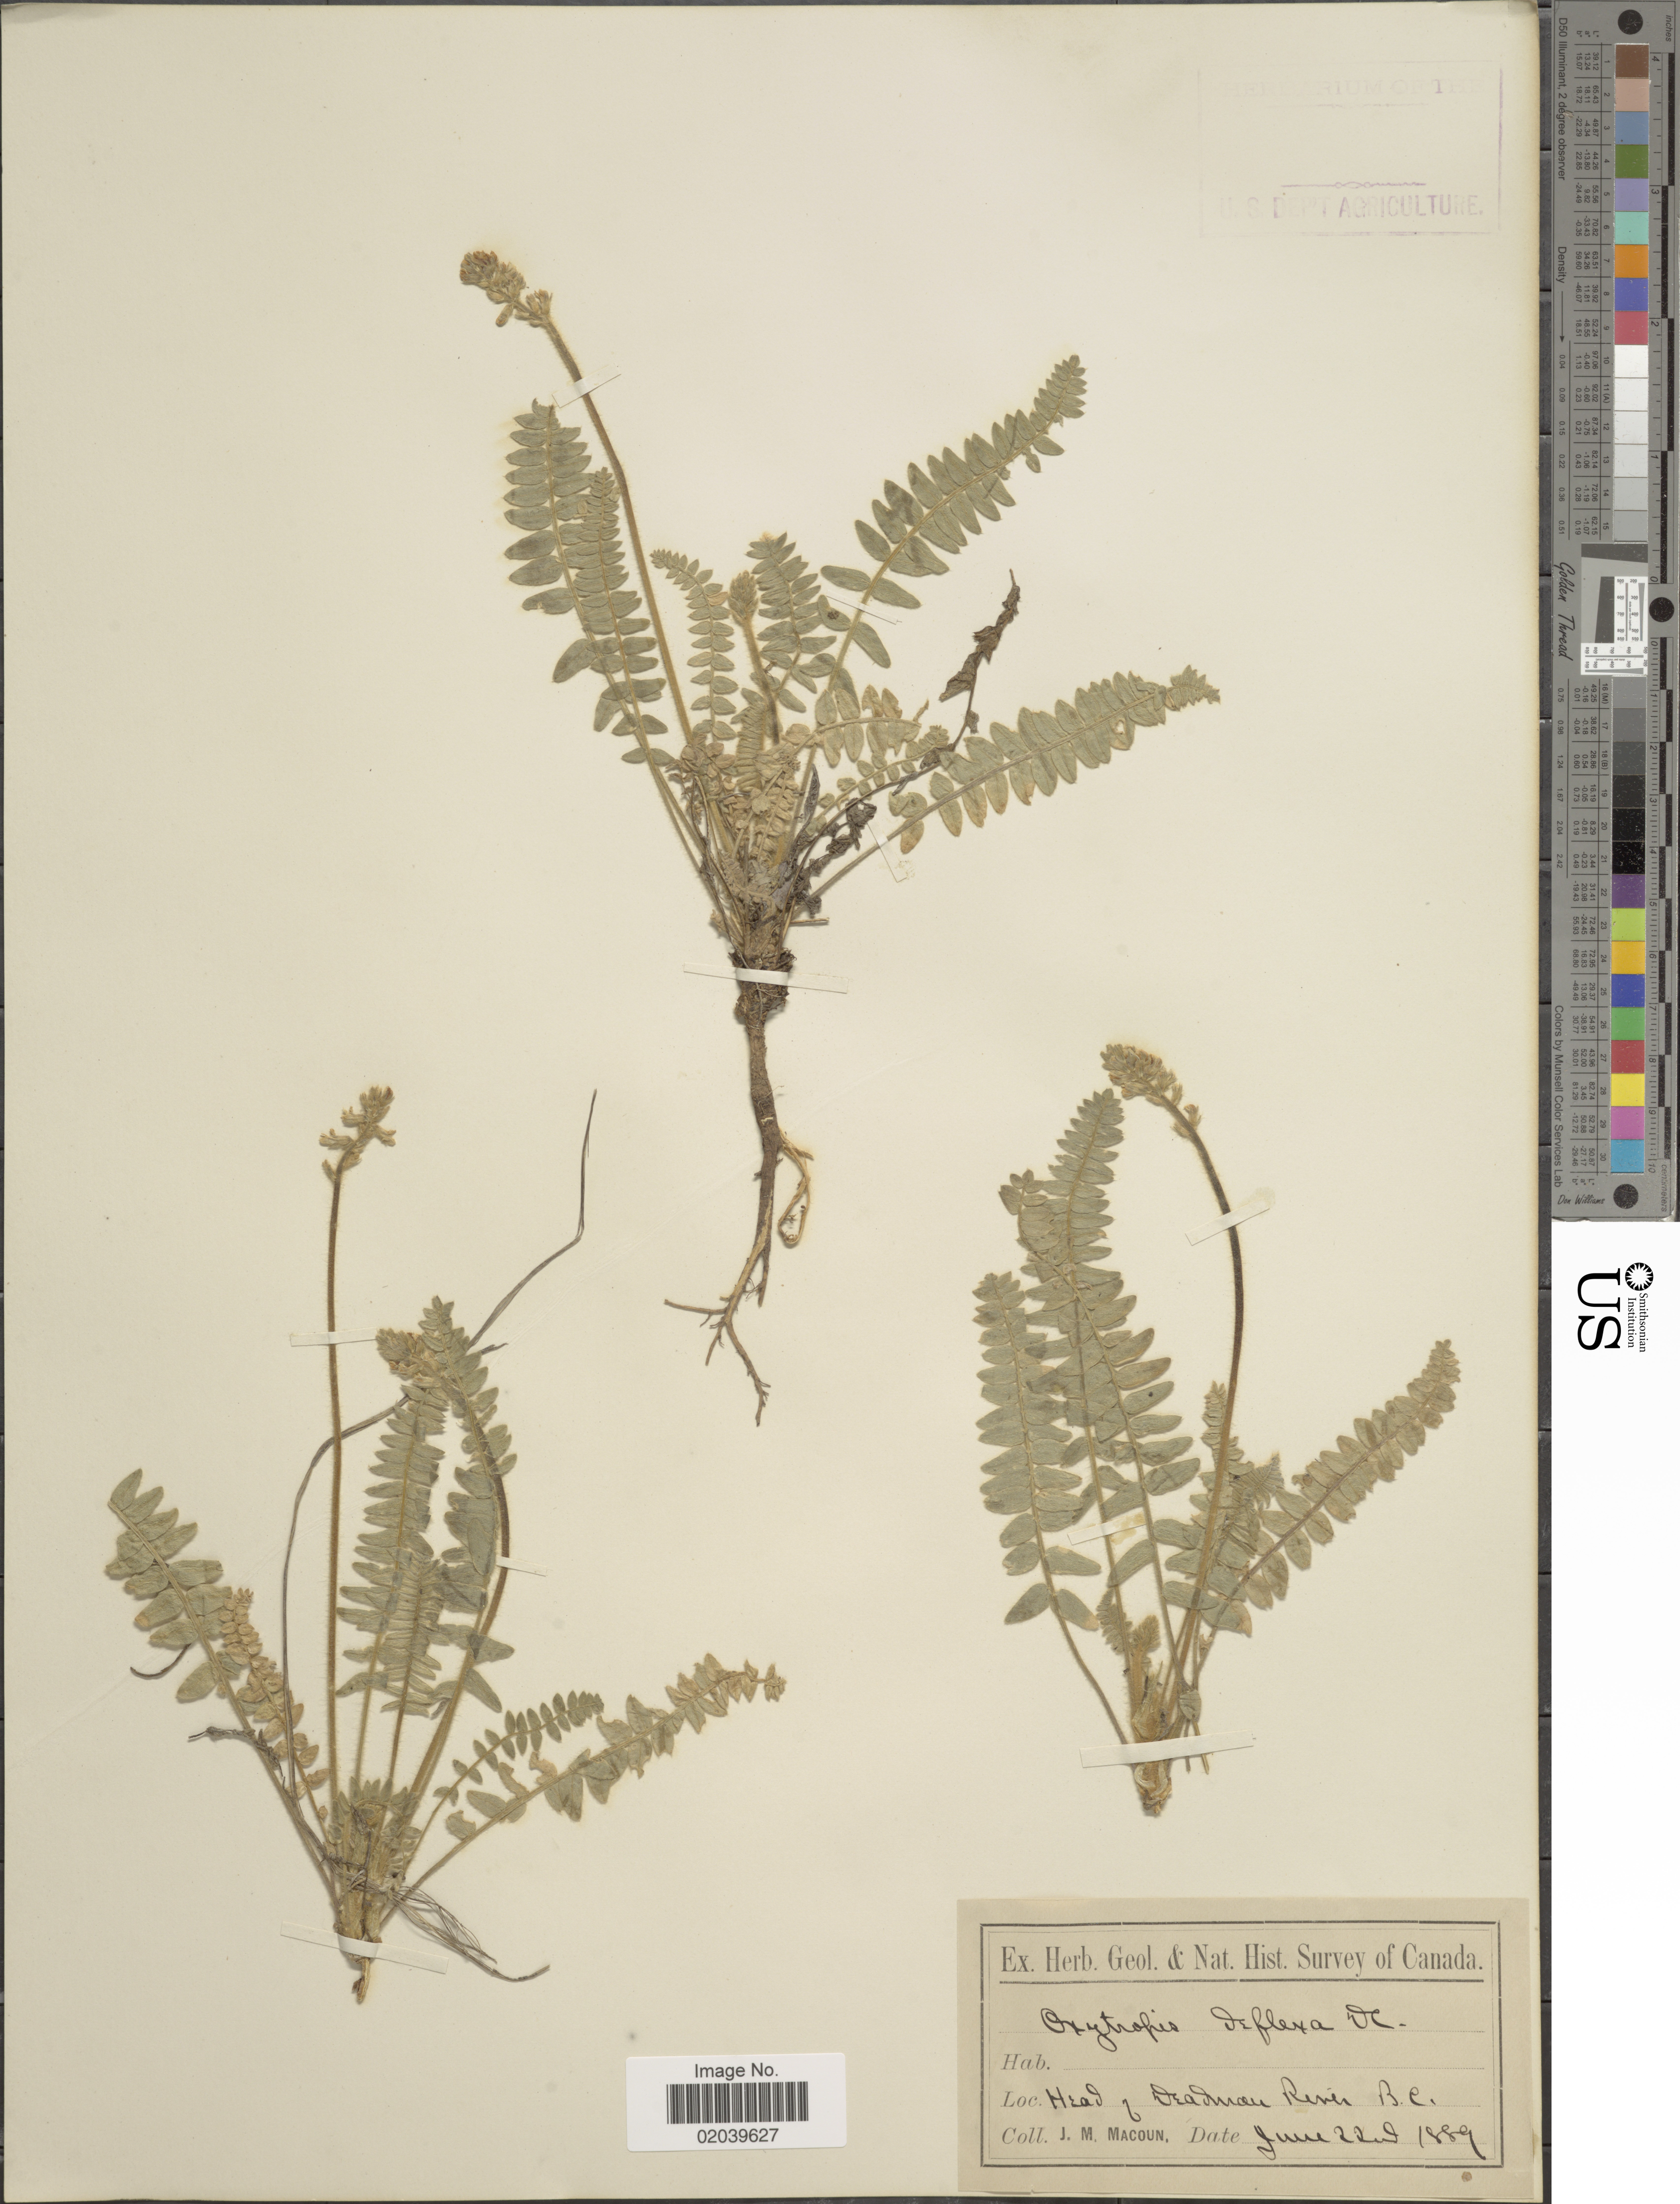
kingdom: Plantae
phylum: Tracheophyta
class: Magnoliopsida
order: Fabales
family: Fabaceae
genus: Oxytropis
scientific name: Oxytropis deflexa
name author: (Pall.) DC.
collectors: J. M. Macoun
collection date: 1889-06-28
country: Canada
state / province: British Columbia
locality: Head of Deadman River